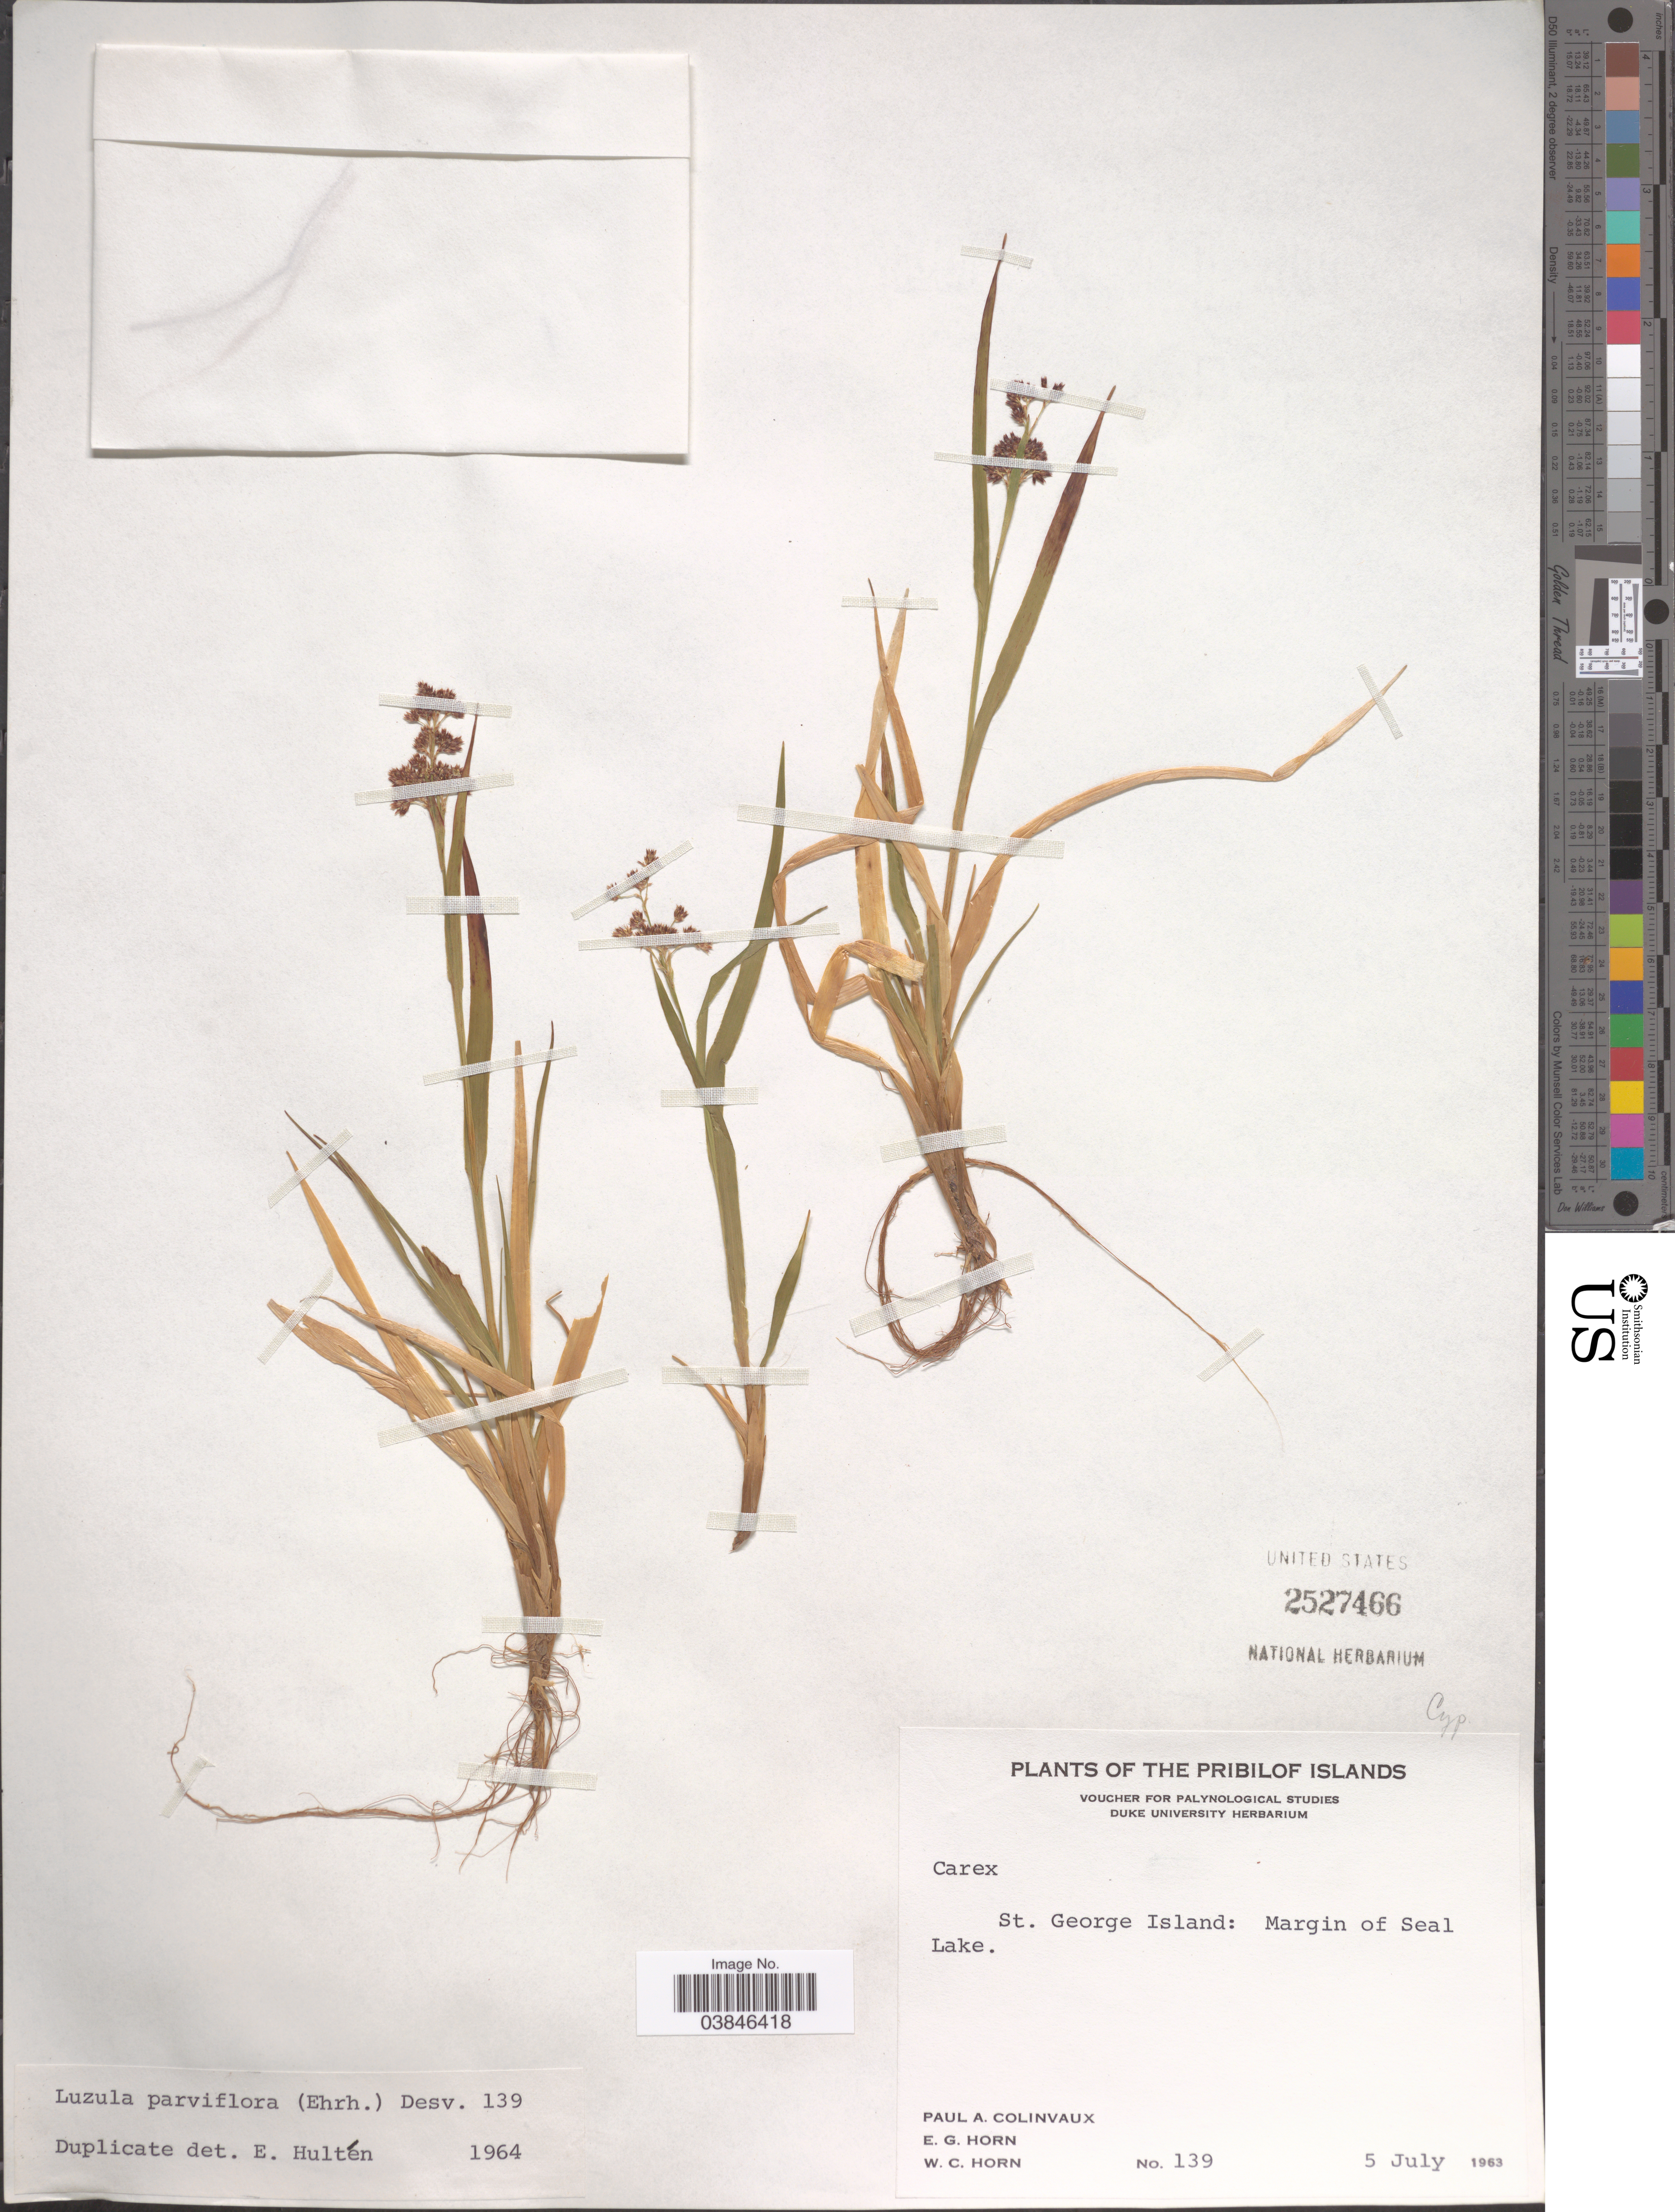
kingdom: Plantae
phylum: Tracheophyta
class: Liliopsida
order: Poales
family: Juncaceae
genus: Luzula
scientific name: Luzula parviflora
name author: (Ehrh.) Desv.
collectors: P. Colinvaux, E. Horn & W. Horn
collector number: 139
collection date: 1963-07-05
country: United States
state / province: Alaska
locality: The Pribilof Islands. St. George Island: Margin of Seal Lake.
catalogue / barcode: US 2527466